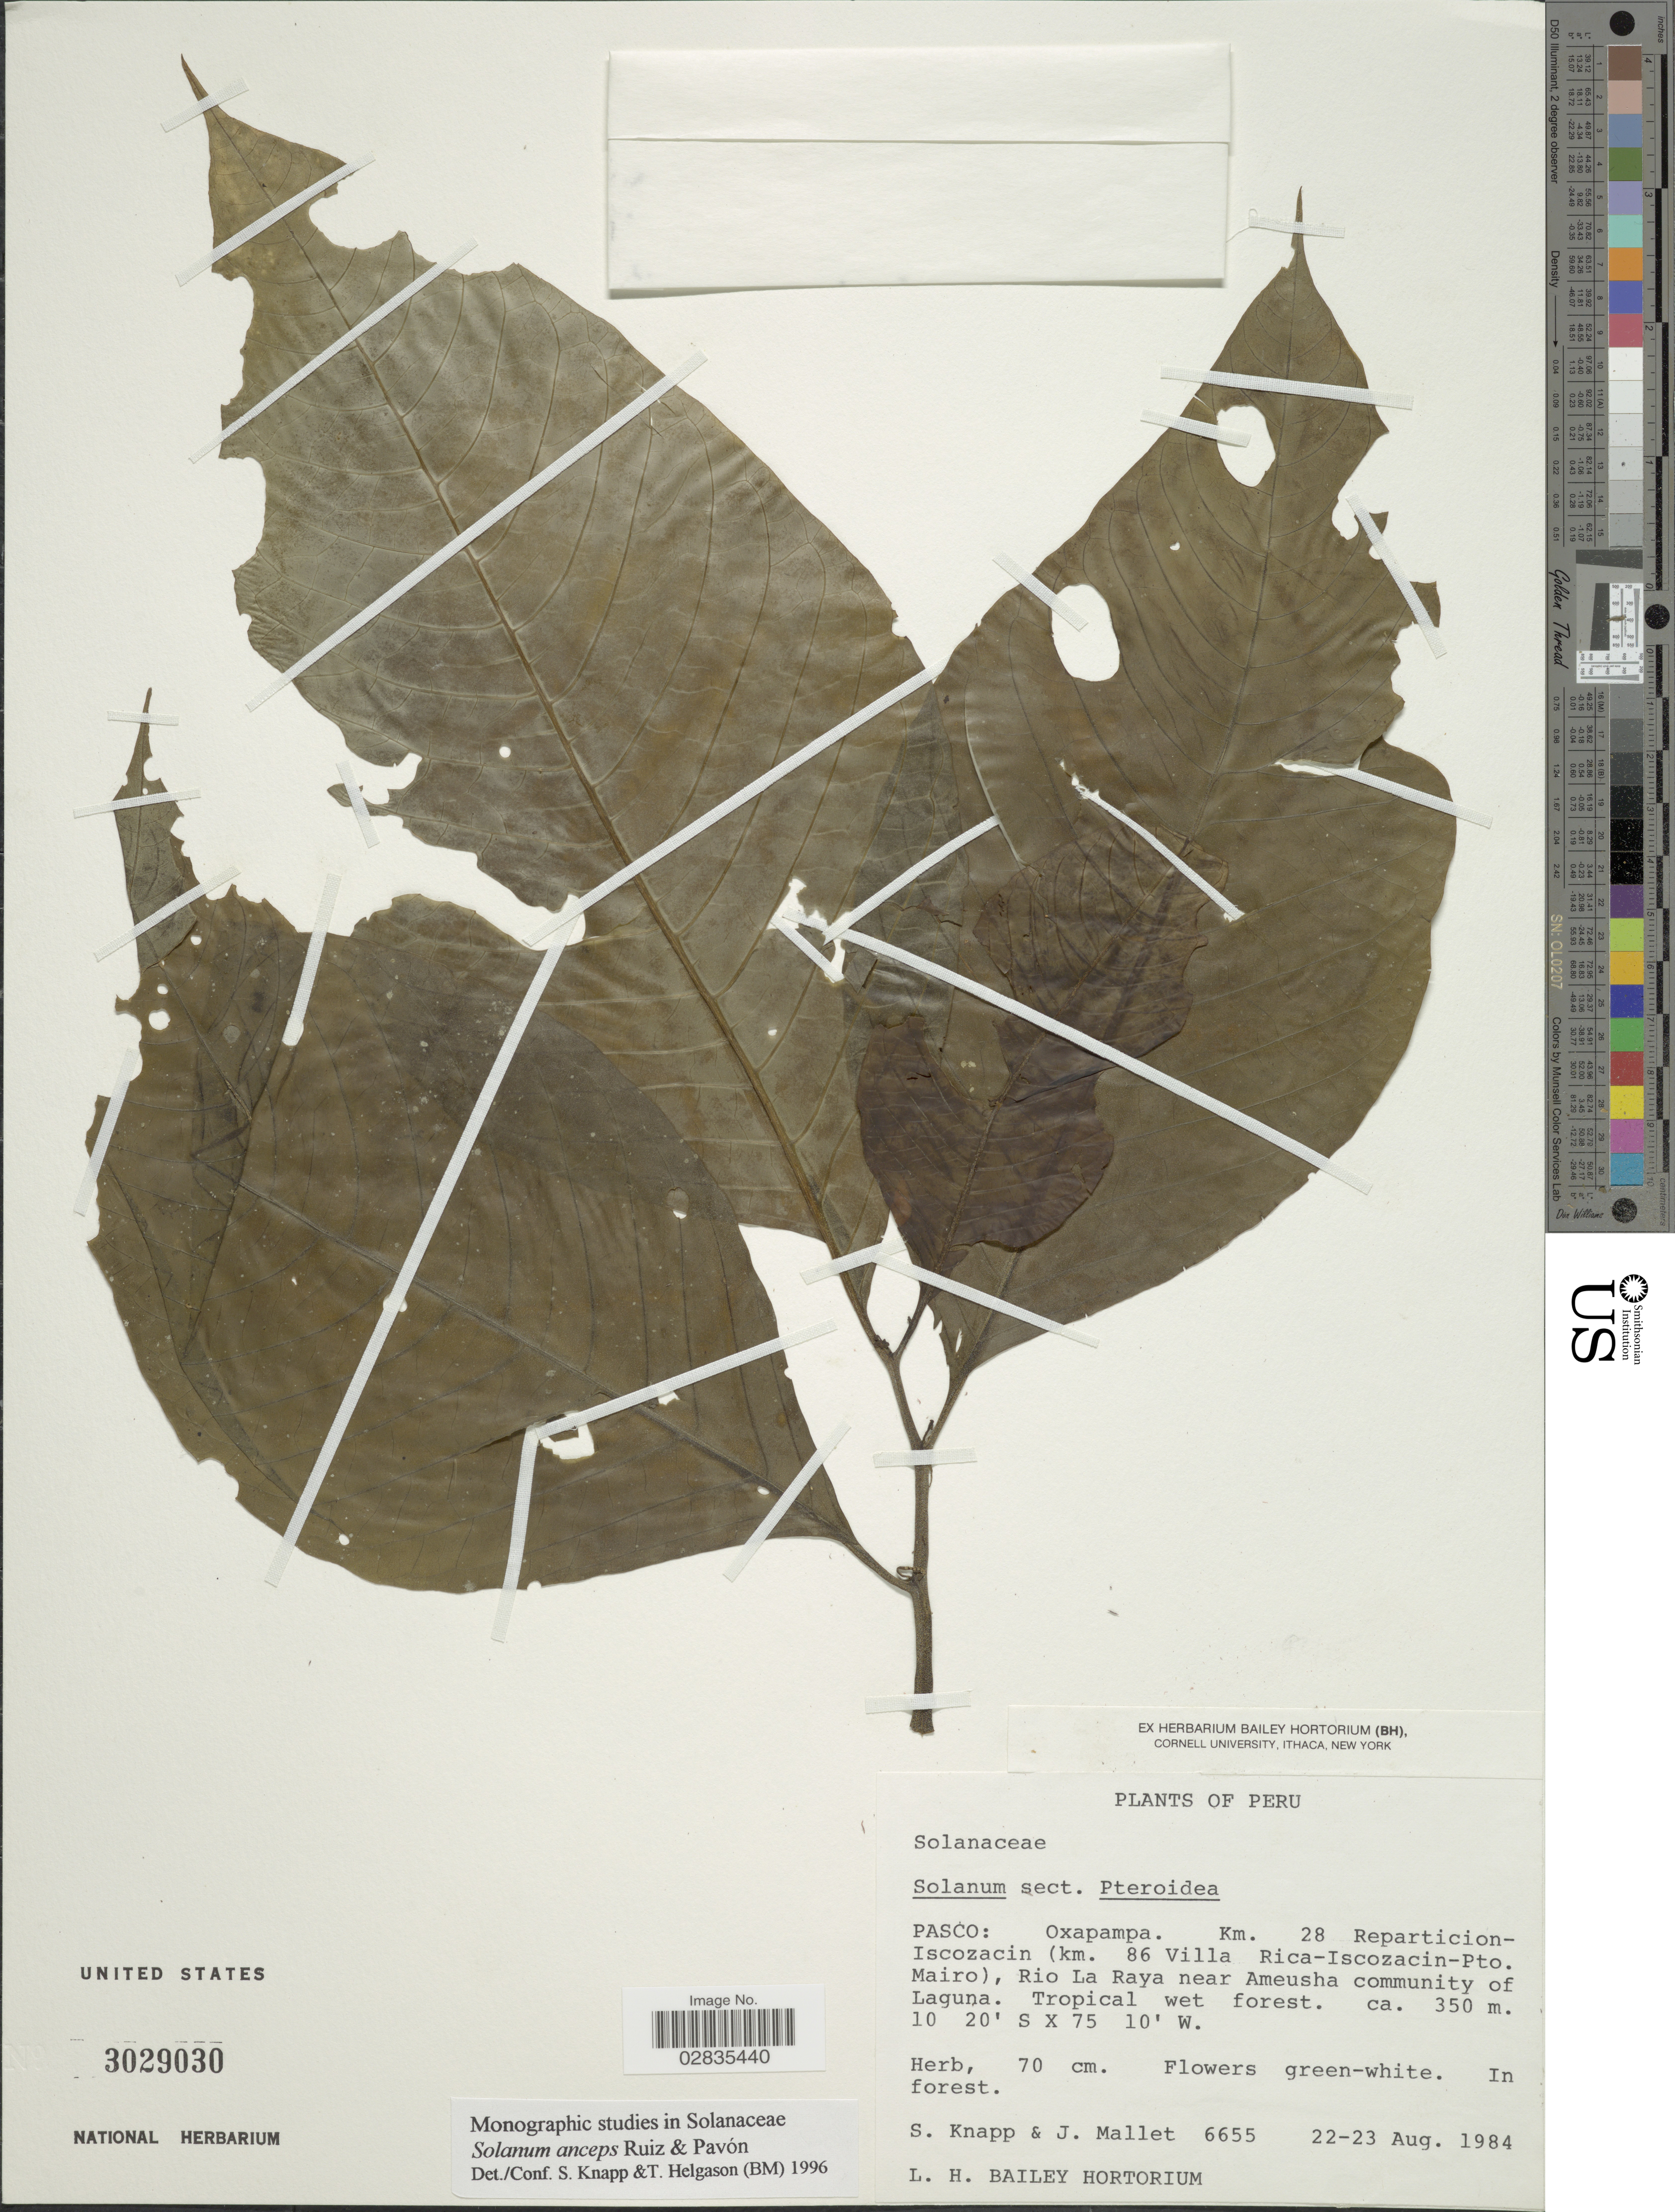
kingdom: Plantae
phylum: Tracheophyta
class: Magnoliopsida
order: Solanales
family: Solanaceae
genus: Solanum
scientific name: Solanum anceps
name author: Ruiz & Pav.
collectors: S. Knapp & J. Mallet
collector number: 6655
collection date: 1984-08-22/1984-08-23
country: Peru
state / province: Pasco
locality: Oxapampa, km. 28 Reparticion-Iscozacin (km. 86 Villa Rica-Iscozacin-Pto. Mairo), Rio La Raya near Ameusha community of Laguna.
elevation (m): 350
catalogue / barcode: US 3029030